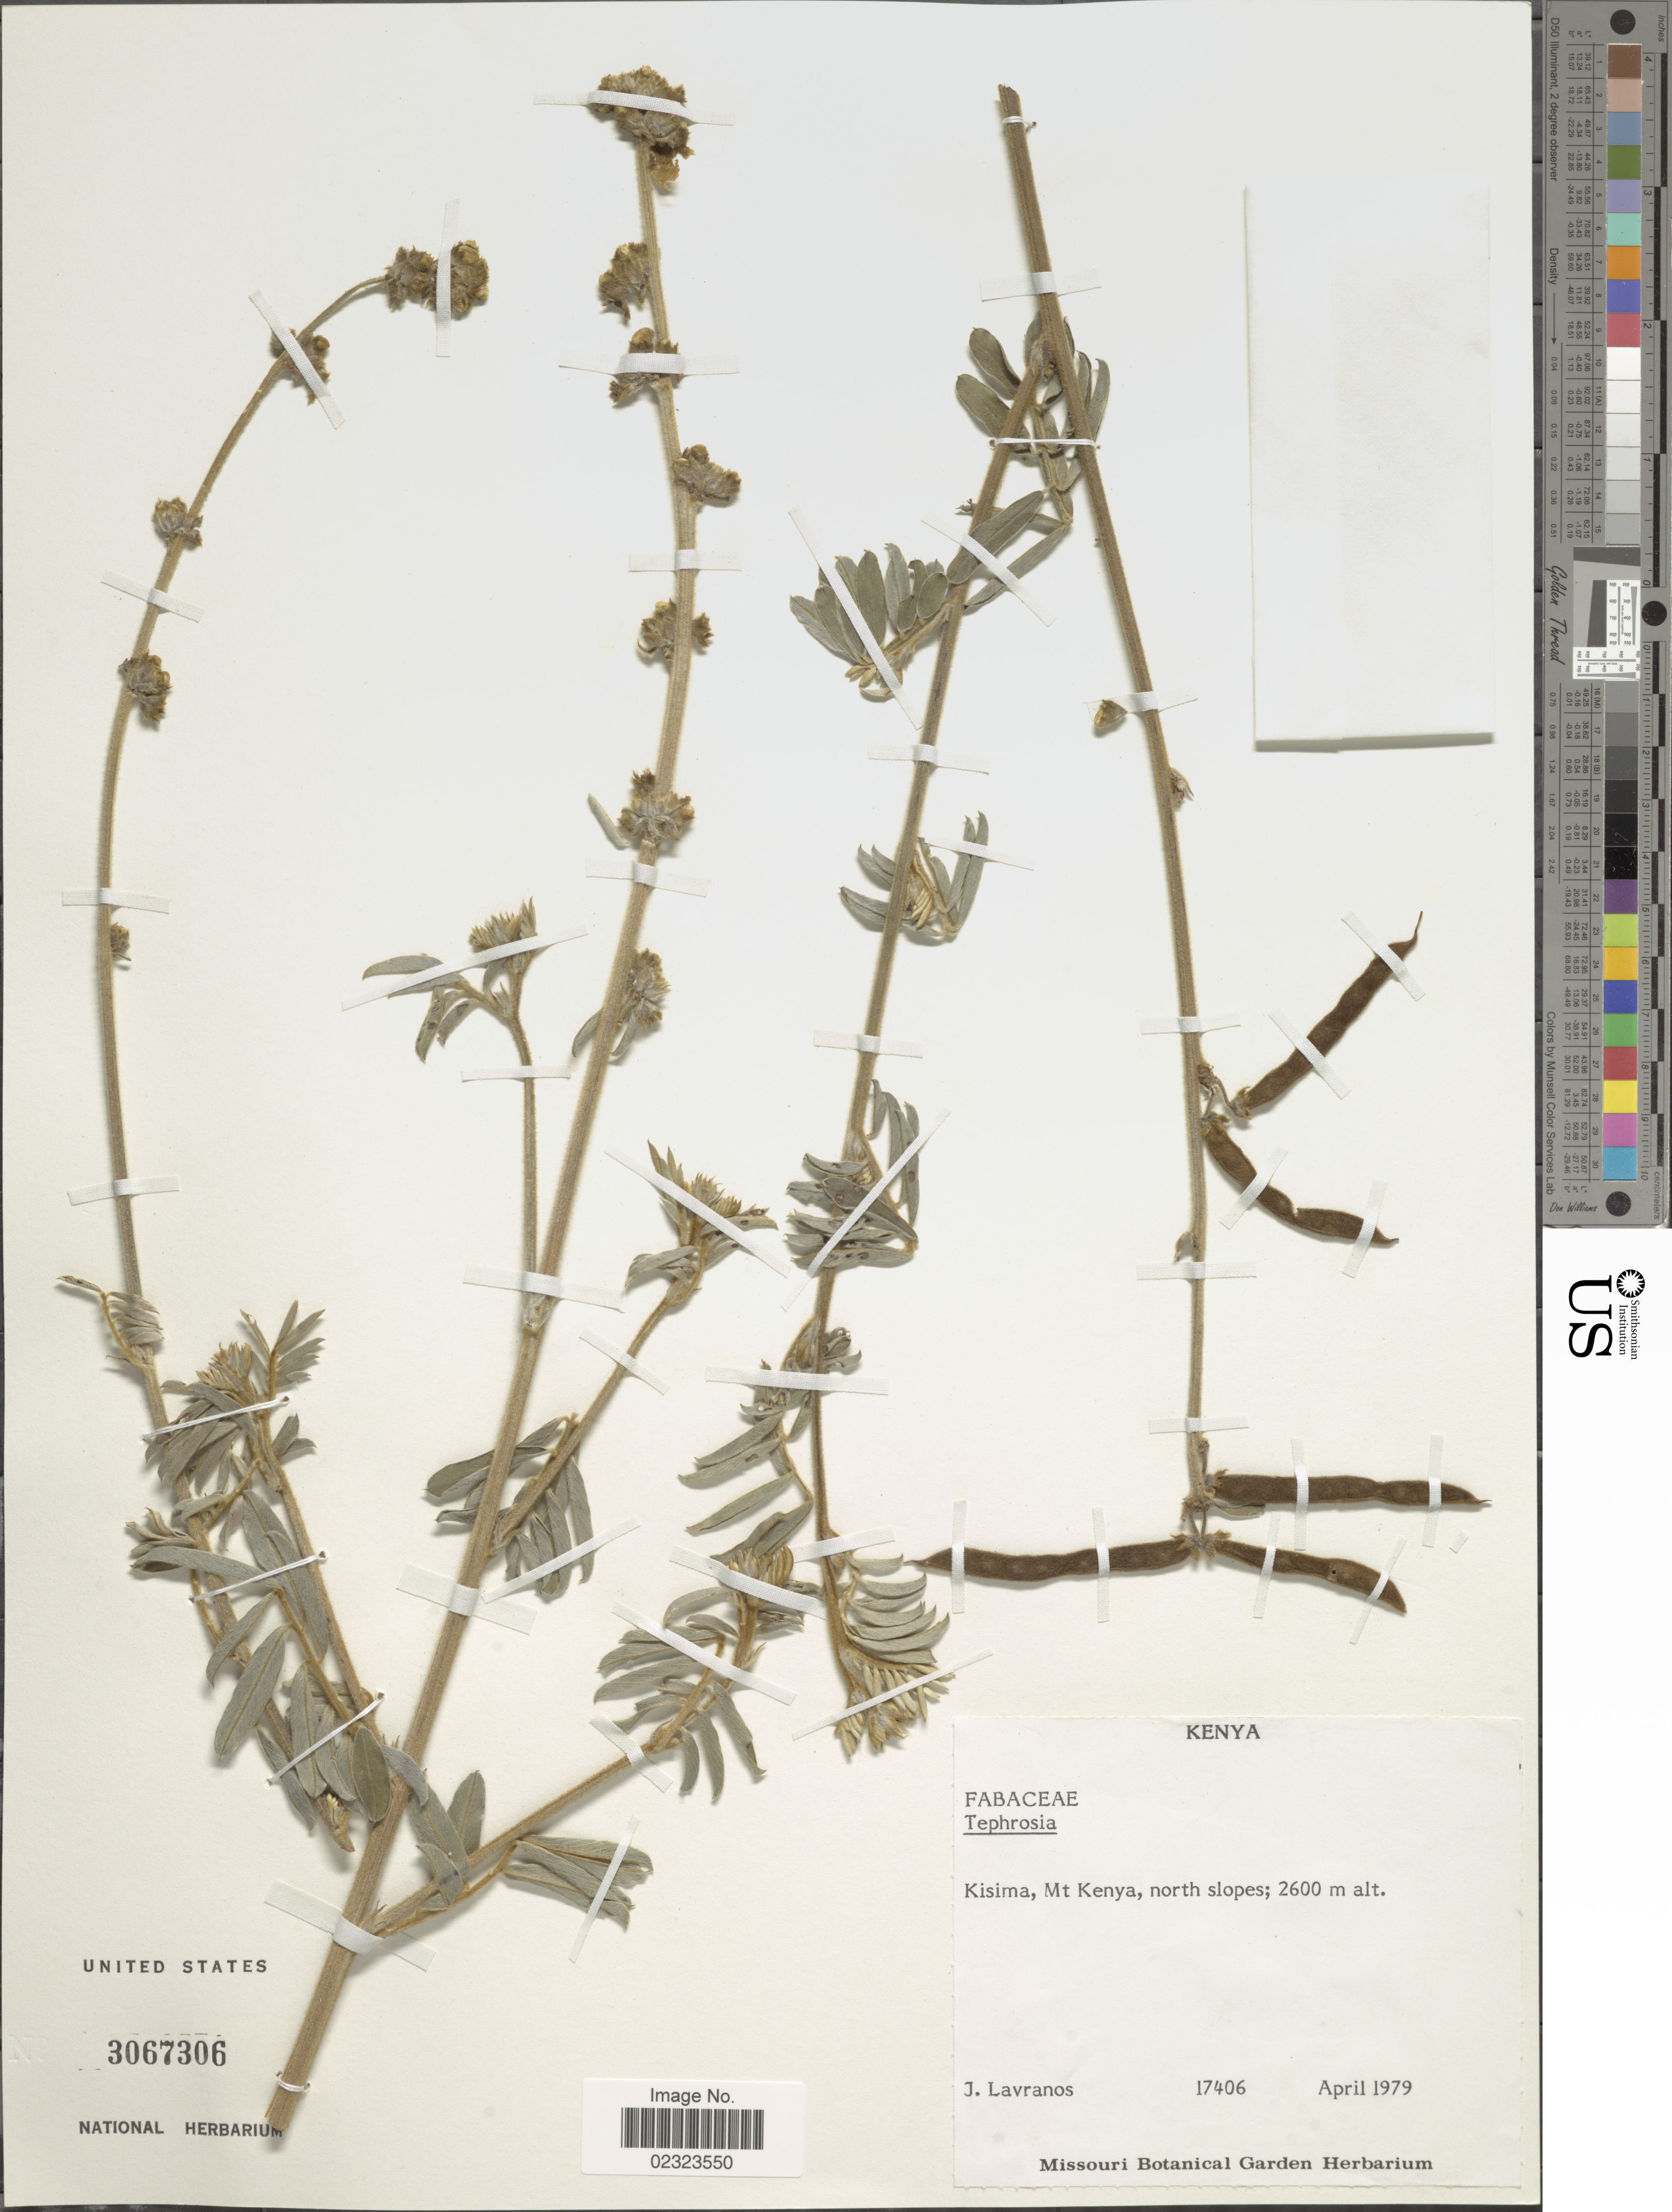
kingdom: Plantae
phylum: Tracheophyta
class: Magnoliopsida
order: Fabales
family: Fabaceae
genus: Tephrosia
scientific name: Tephrosia interrupta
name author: Hochst. & Steud. ex Engl.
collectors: J. Lavranos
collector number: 17406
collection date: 1979-04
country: Kenya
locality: Kisima, Mt Kenya, north slopes.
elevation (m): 2600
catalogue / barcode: US 3067306